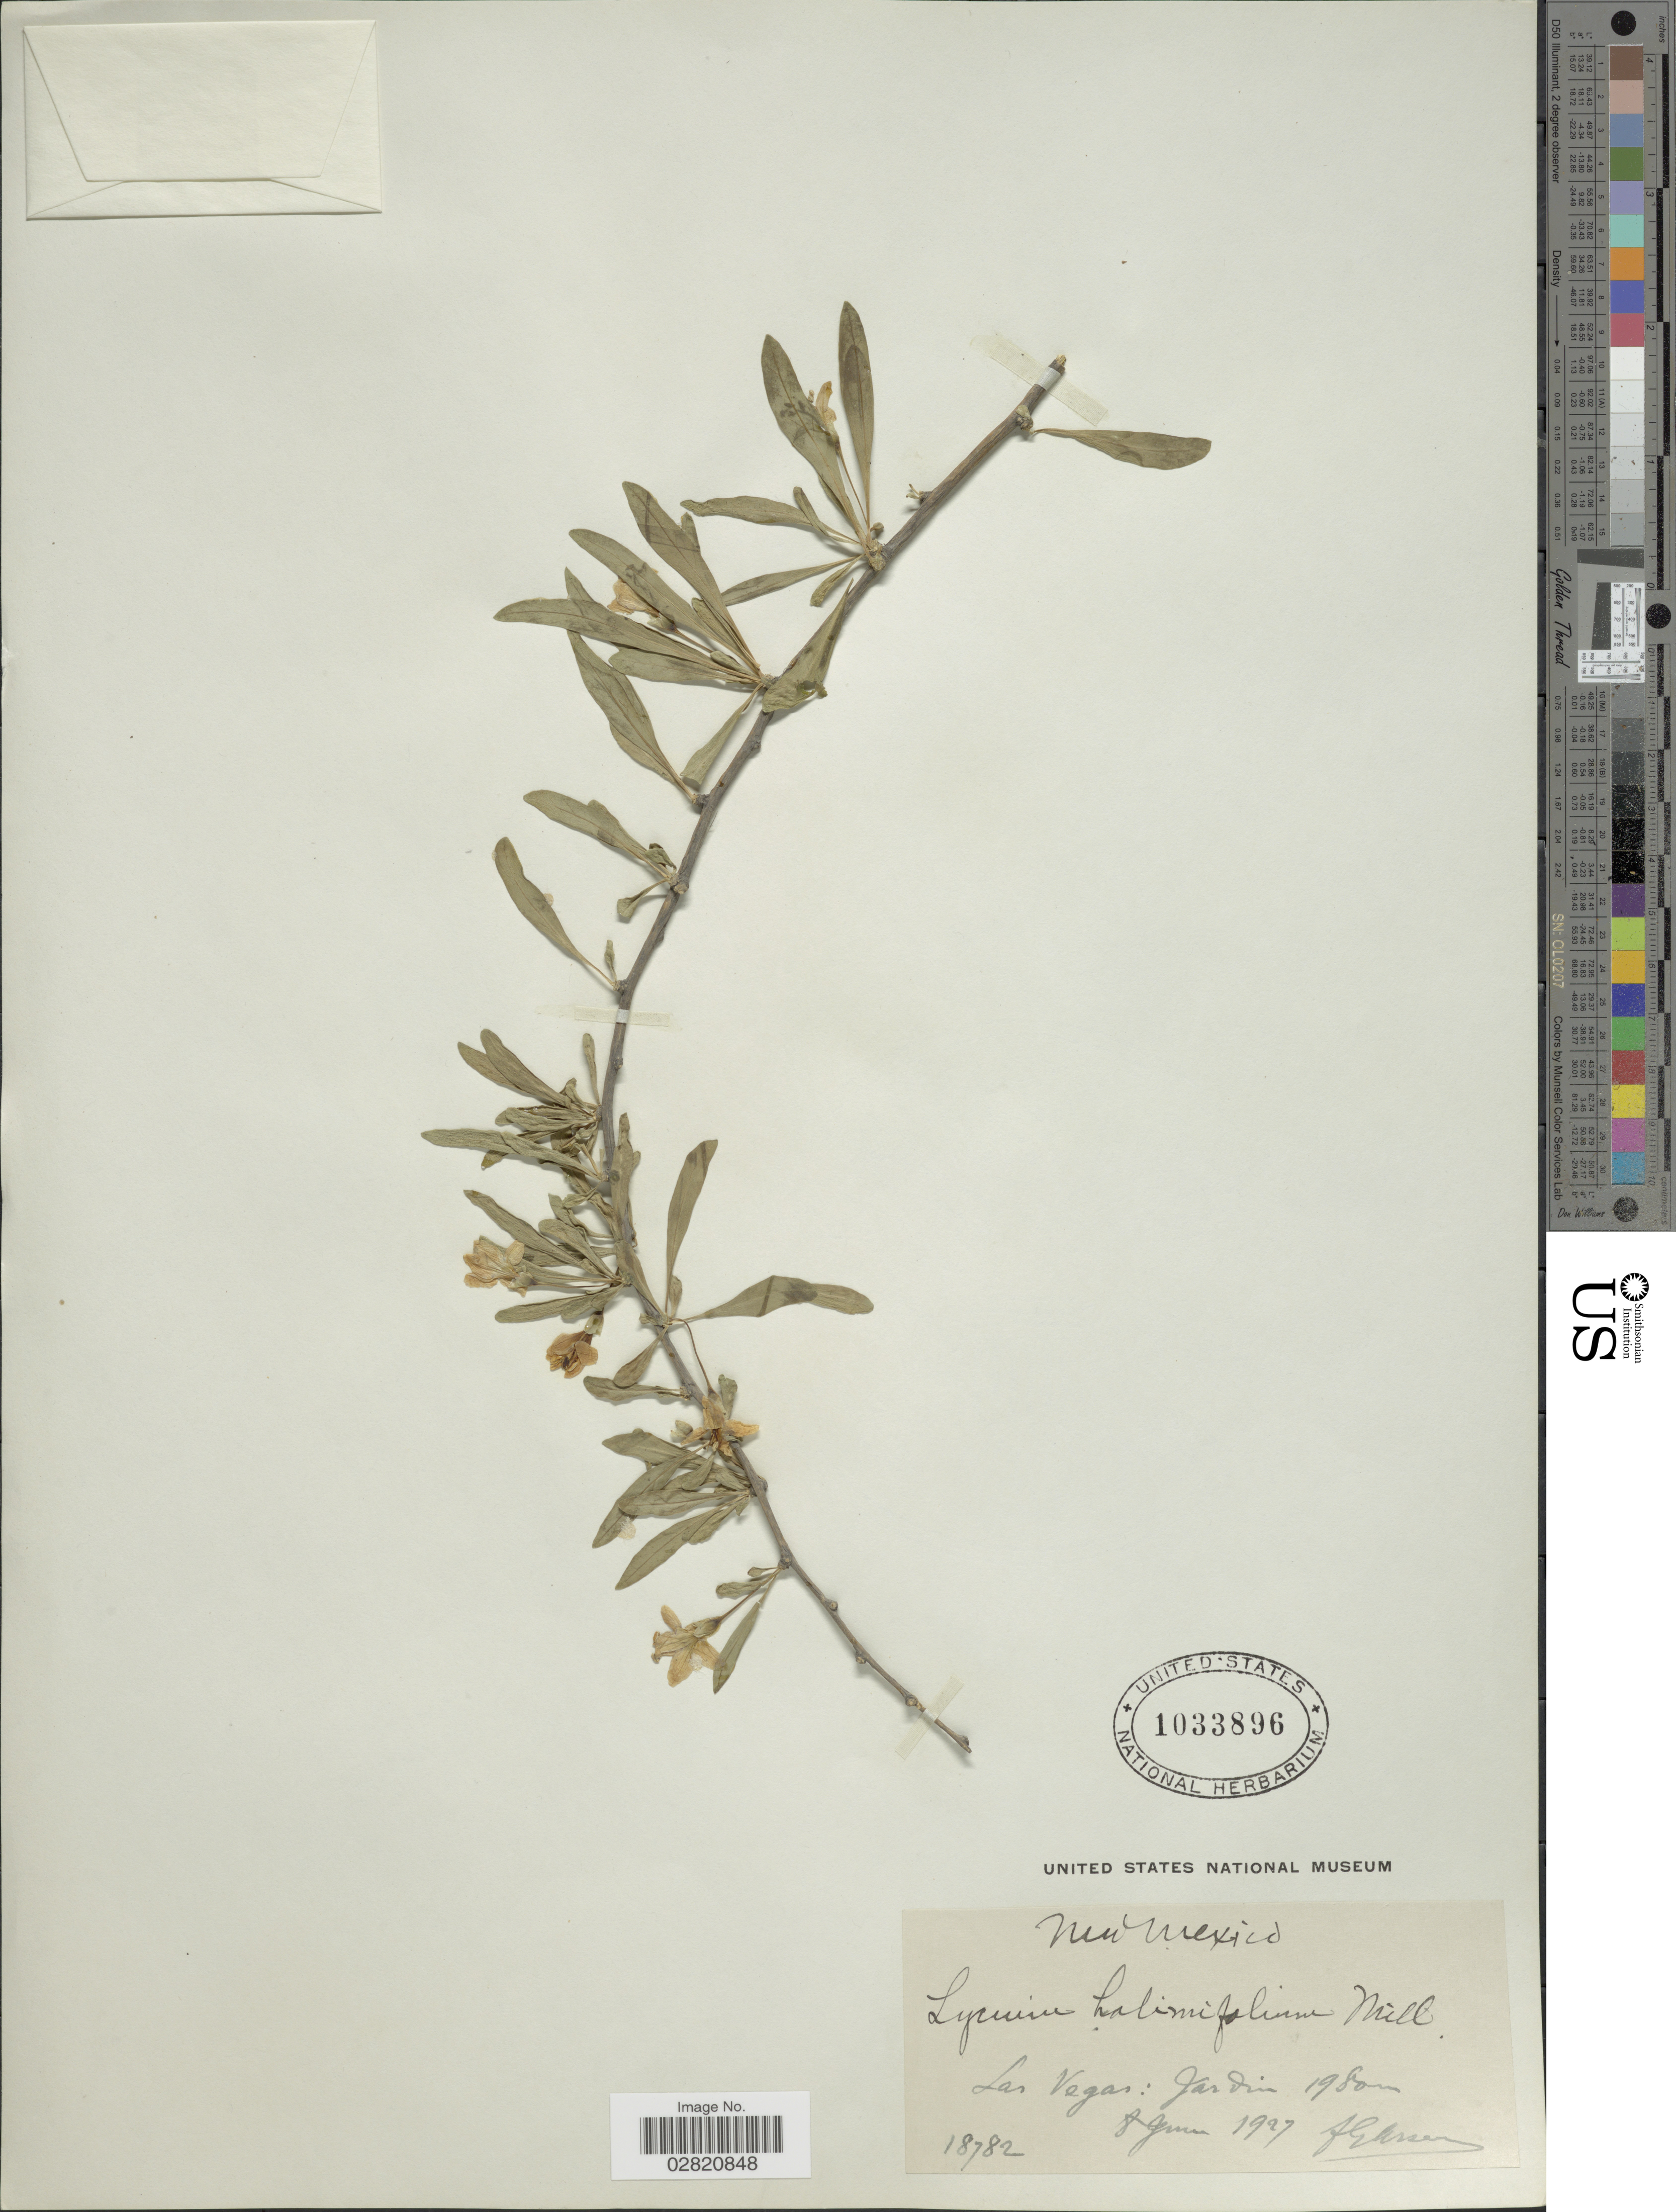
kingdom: Plantae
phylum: Tracheophyta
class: Magnoliopsida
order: Solanales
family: Solanaceae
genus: Lycium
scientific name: Lycium barbarum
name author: L.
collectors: F. Arsène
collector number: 18782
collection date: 1927-06-08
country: United States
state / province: New Mexico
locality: Las Vegas: Jardin.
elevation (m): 1980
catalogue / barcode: US 1033896